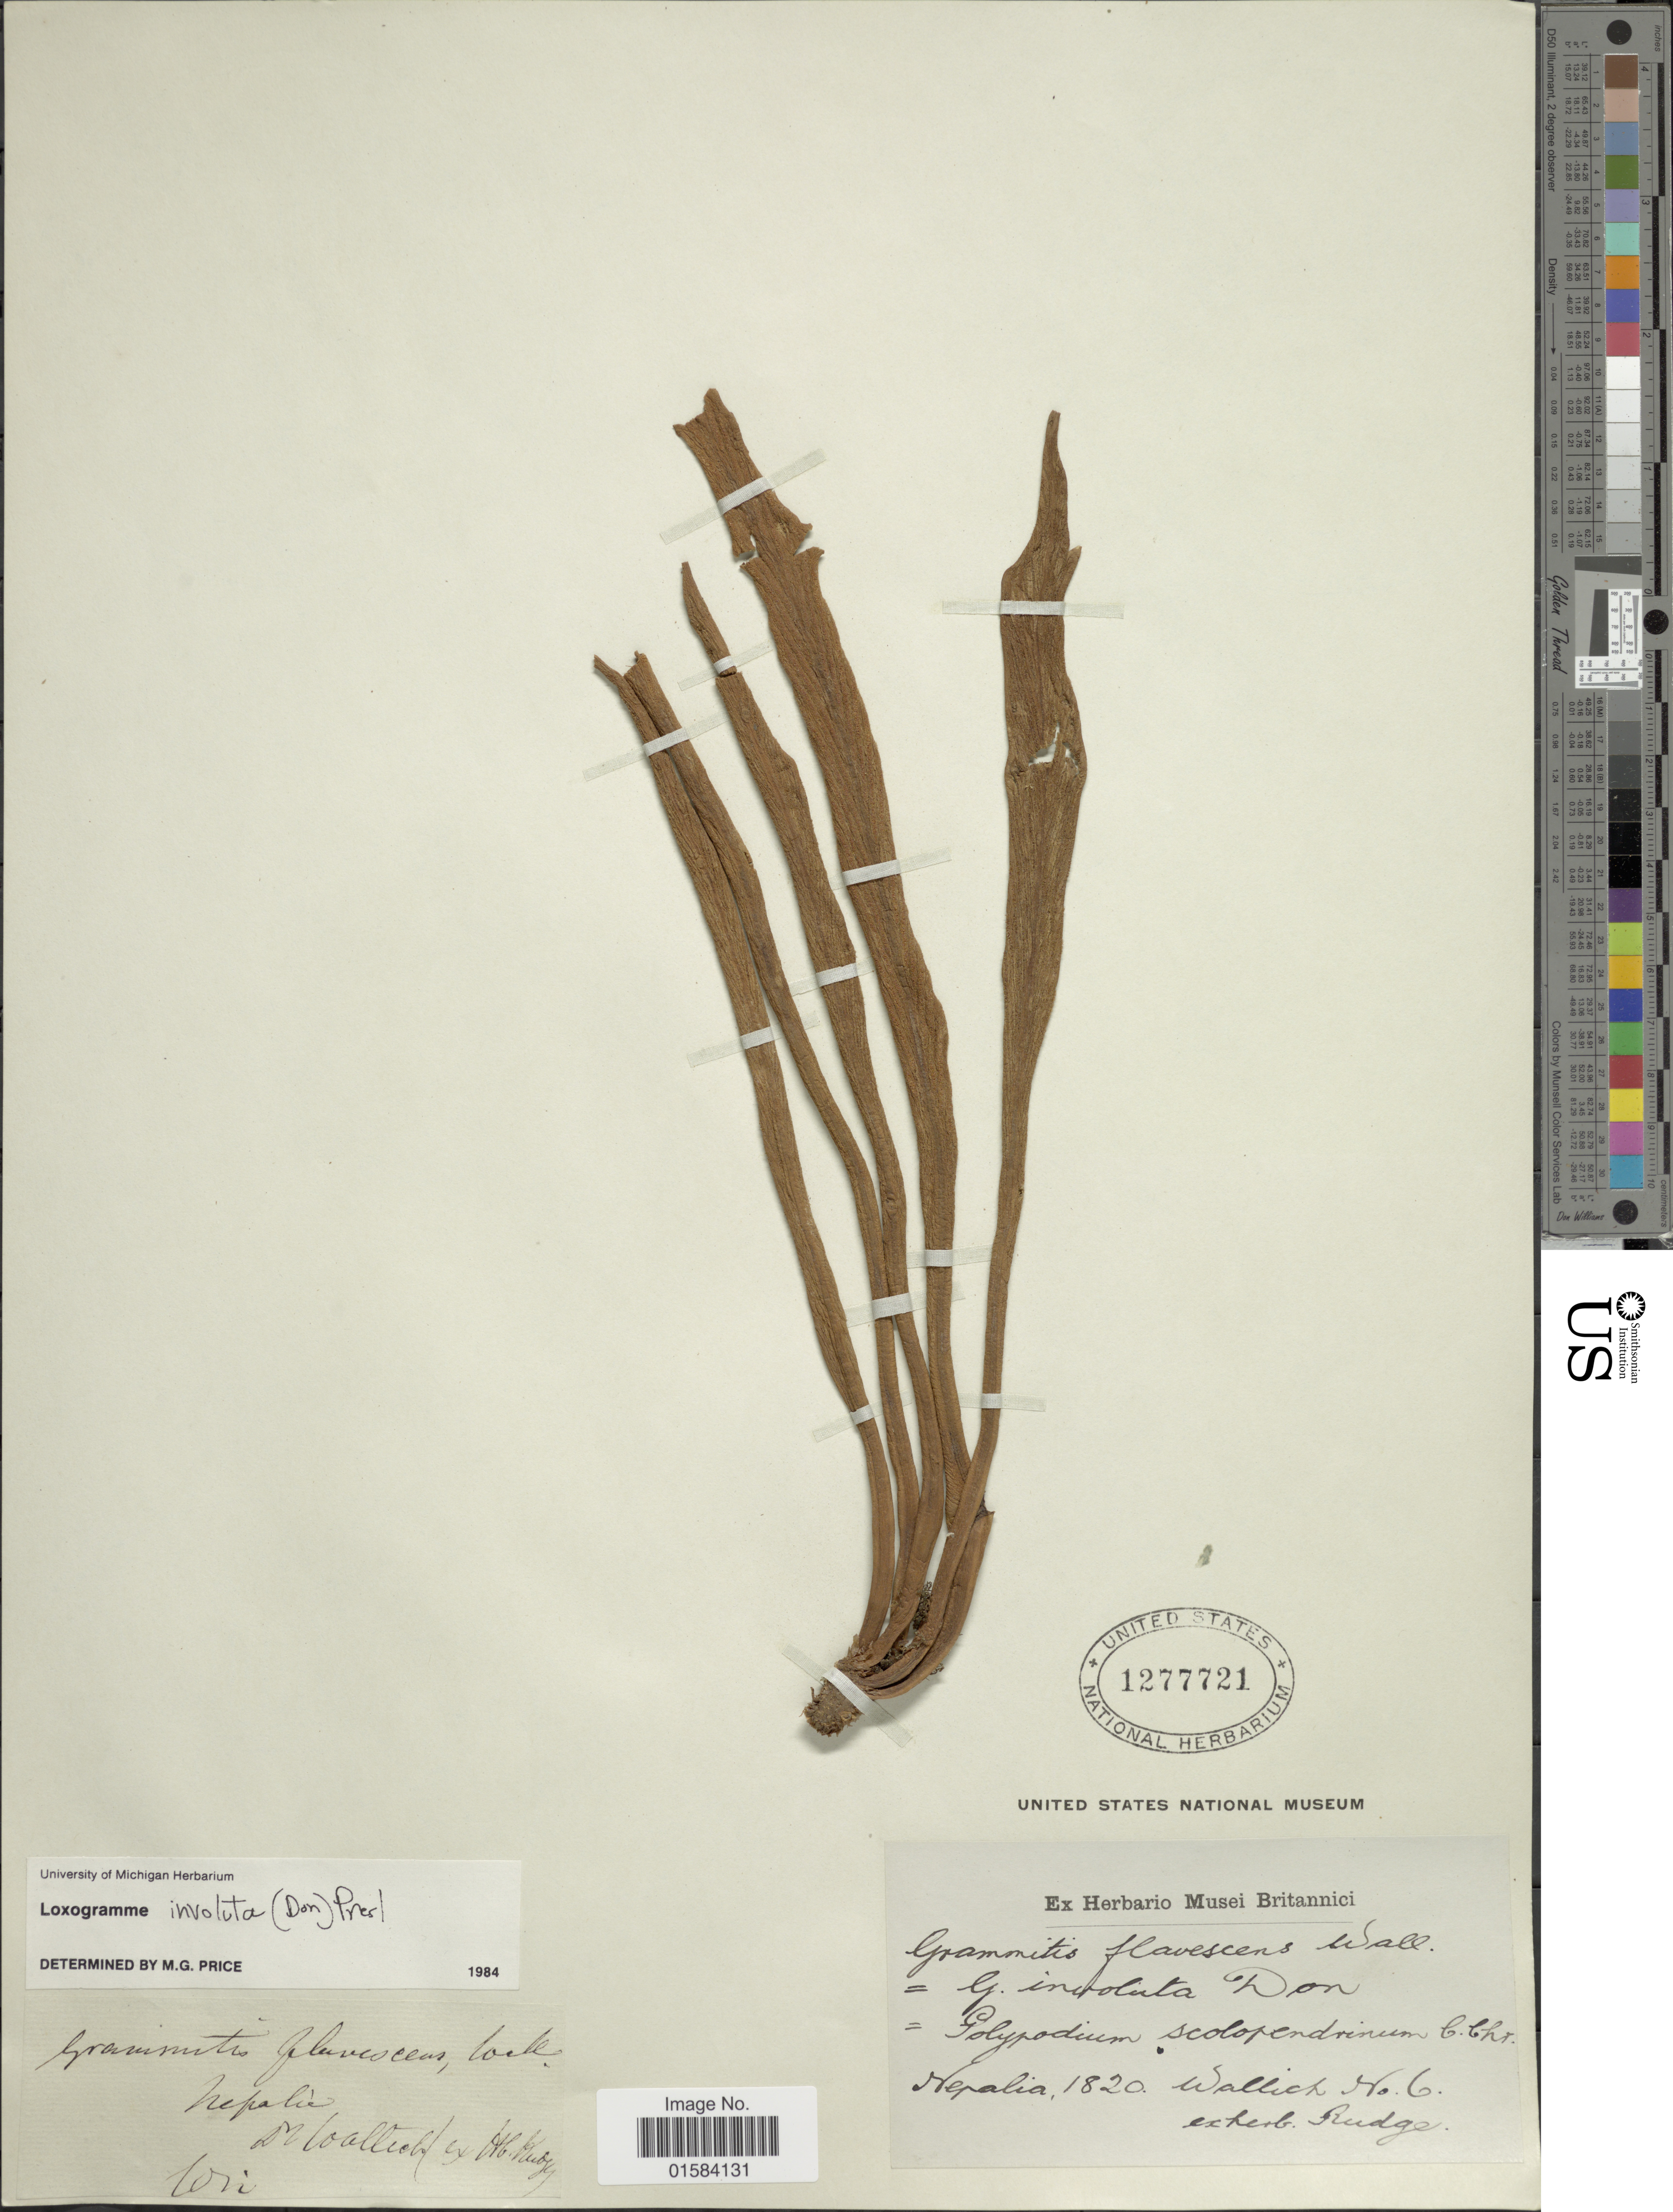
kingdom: Plantae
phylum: Tracheophyta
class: Polypodiopsida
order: Polypodiales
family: Polypodiaceae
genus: Loxogramme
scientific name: Loxogramme involuta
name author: (D. Don) C. Presl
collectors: -- Wallich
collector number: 6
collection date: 1820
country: Nepal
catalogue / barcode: US 1277721